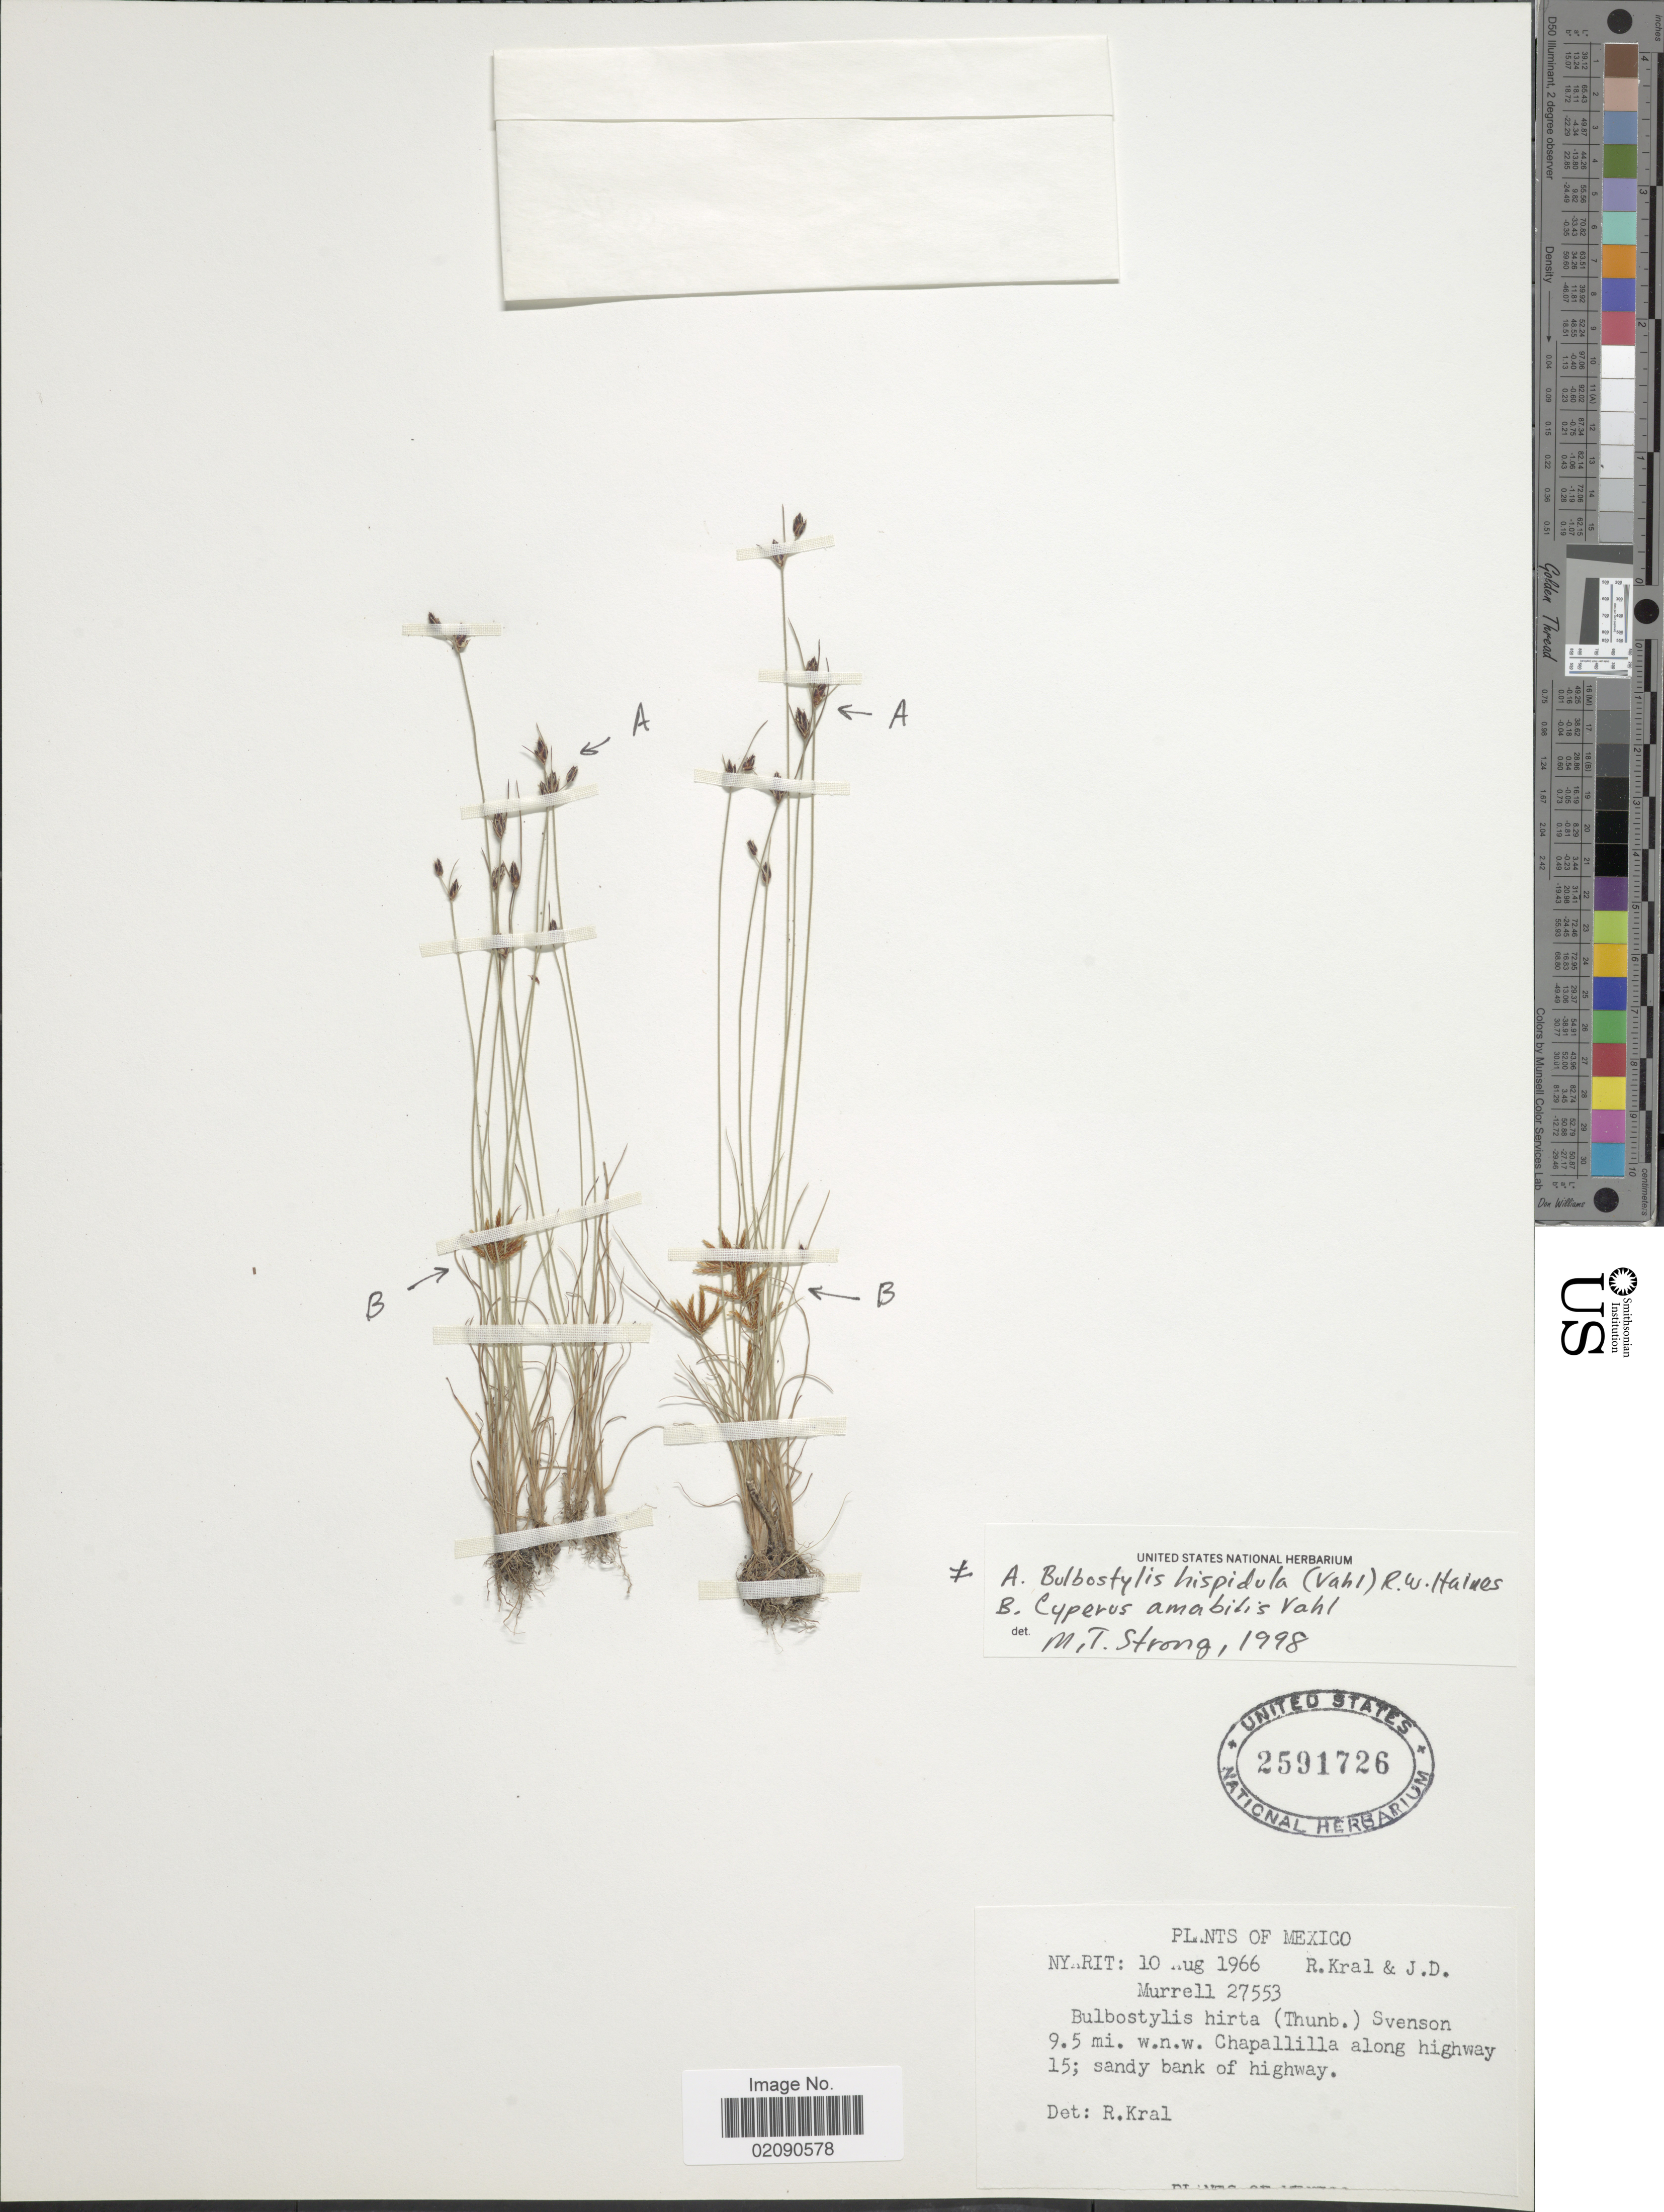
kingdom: Plantae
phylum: Tracheophyta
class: Liliopsida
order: Poales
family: Cyperaceae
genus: Bulbostylis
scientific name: Bulbostylis hispidula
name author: (Vahl) R.W. Haines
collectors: R. Kral & J. Murrell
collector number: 27553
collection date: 1966-08-10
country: Mexico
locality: Nyarit, 9.5 mi w.n.w. Chapallilla along highway 15; sandy bank of highway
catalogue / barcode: US 2591726